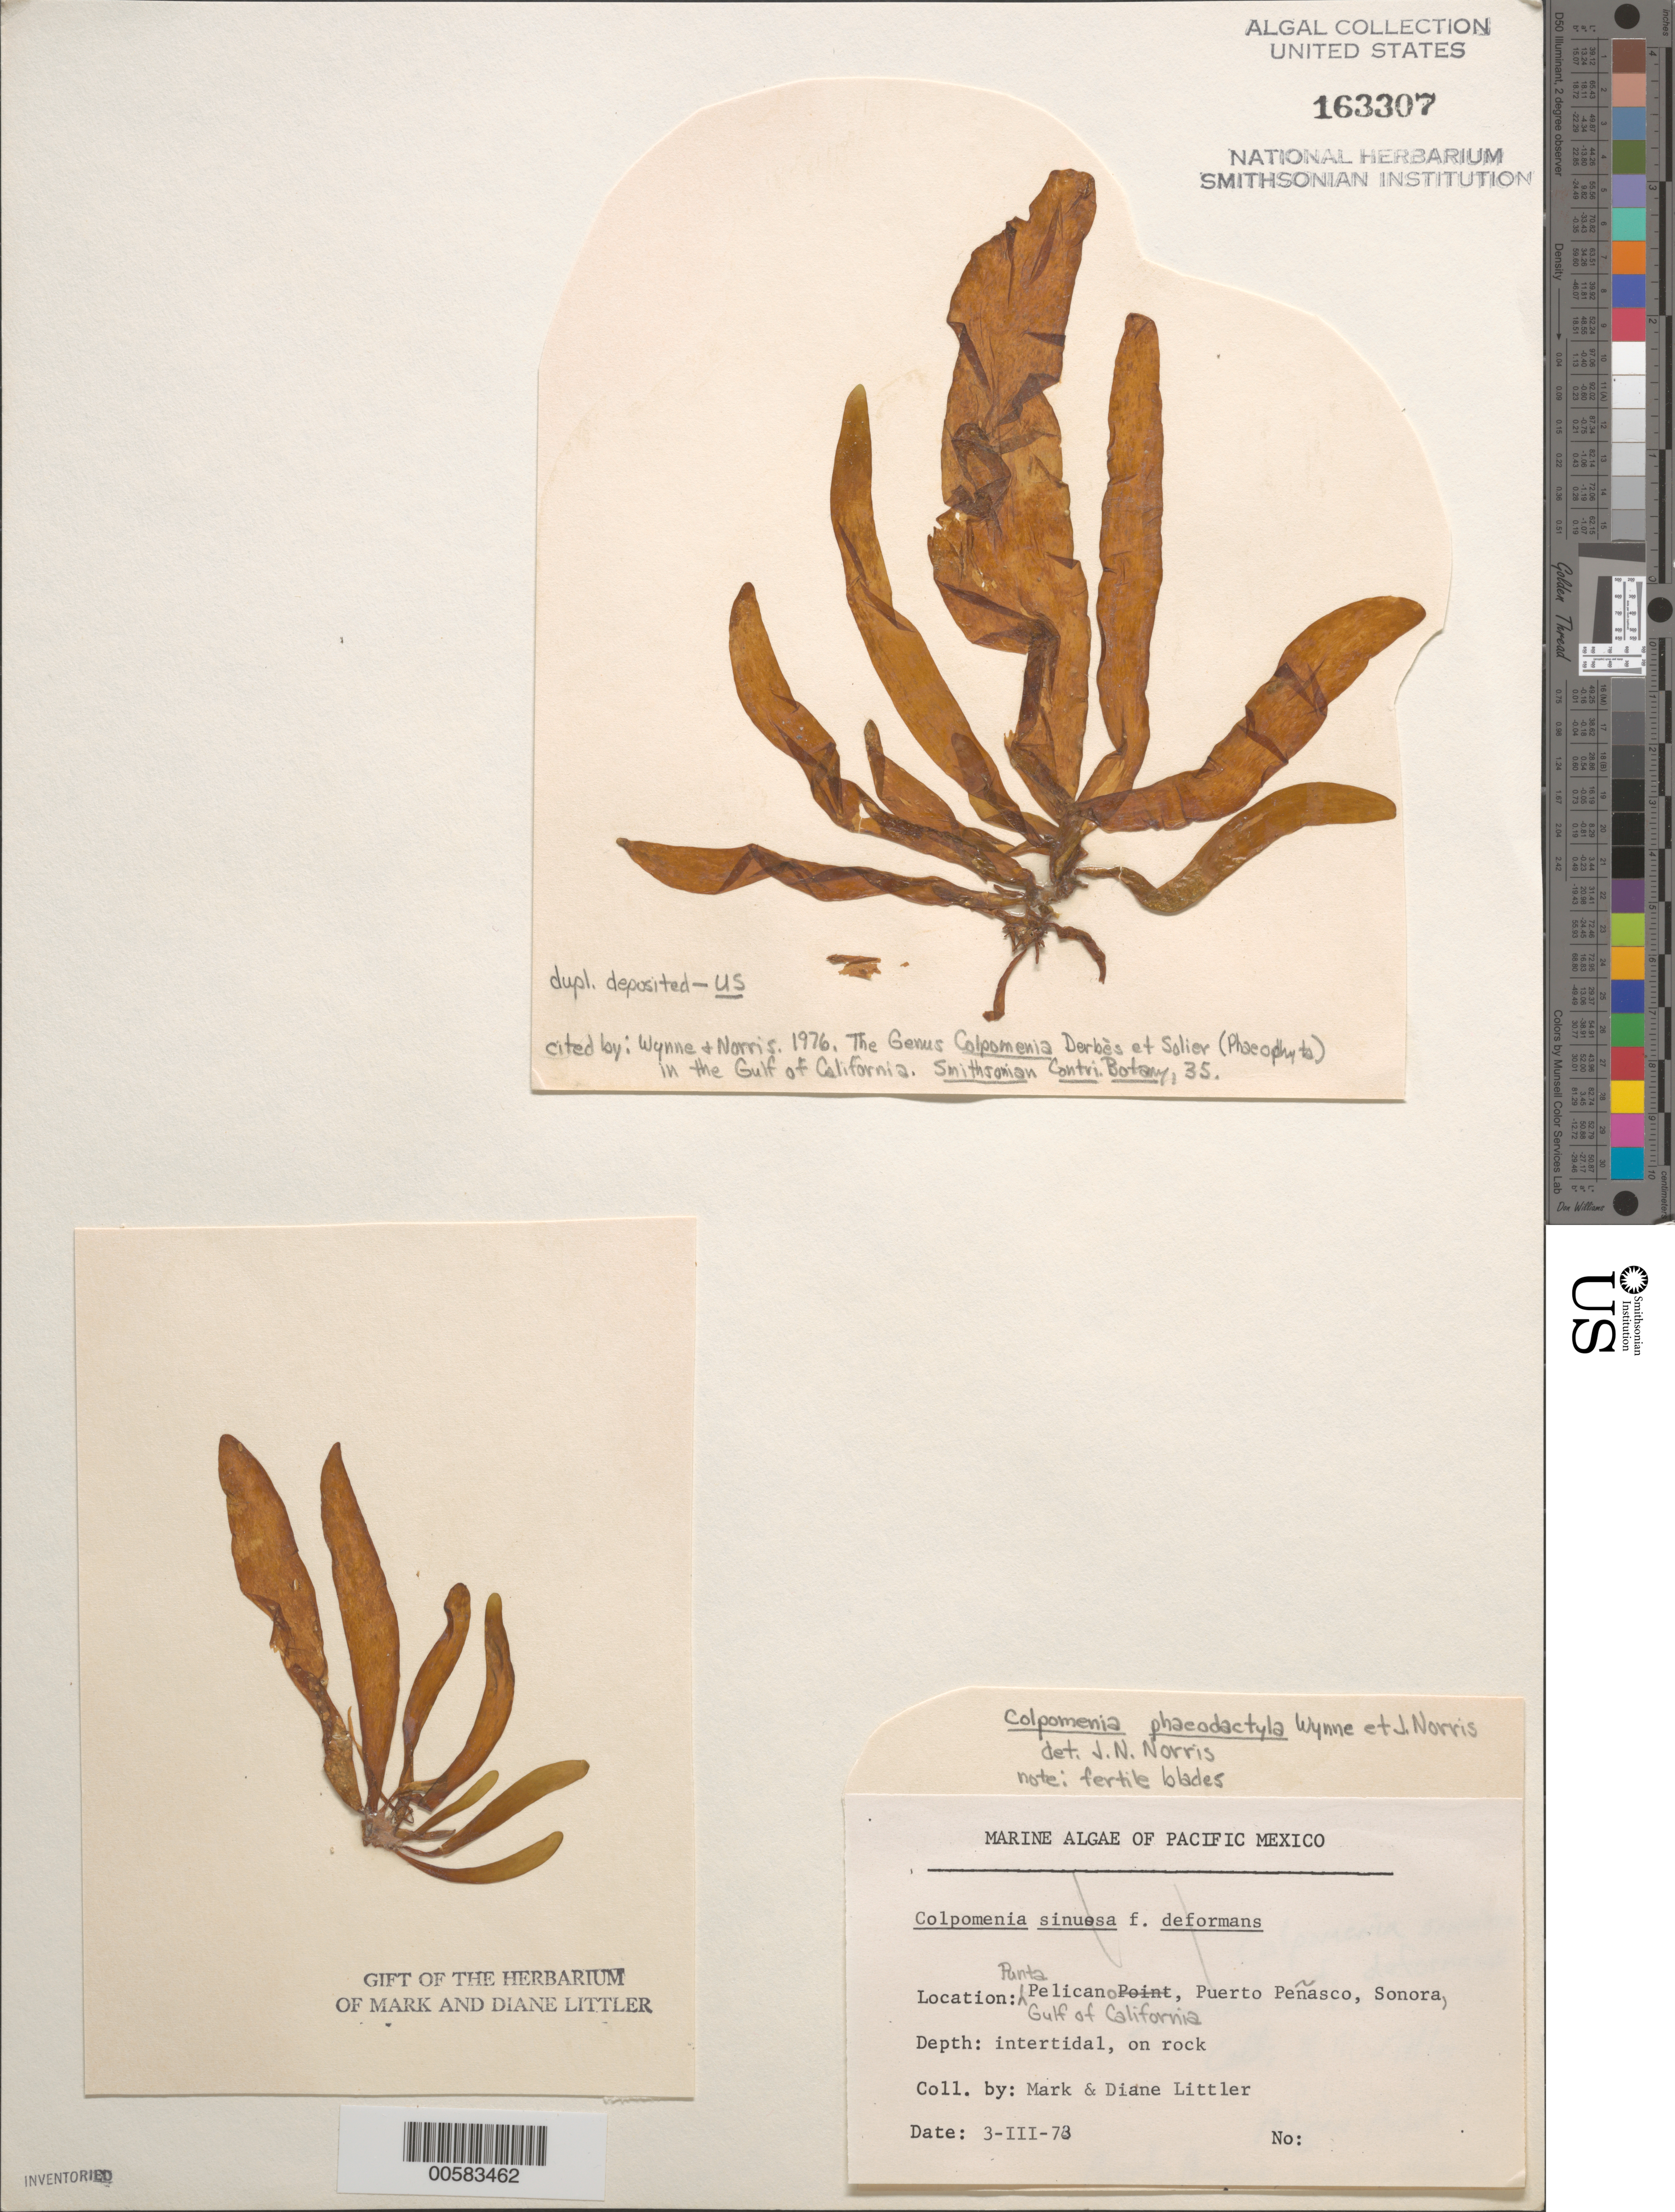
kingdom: Chromista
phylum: Ochrophyta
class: Phaeophyceae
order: Scytosiphonales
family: Scytosiphonaceae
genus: Dactylosiphon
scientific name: Dactylosiphon durvillei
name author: (Bory) Santiañez et al.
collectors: M. M. Littler & D. S. Littler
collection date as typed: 03 Mar 1973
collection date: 1973-03-03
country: Mexico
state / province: Sonora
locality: Punta Pelicano, Puerto Penasco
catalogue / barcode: US 163307